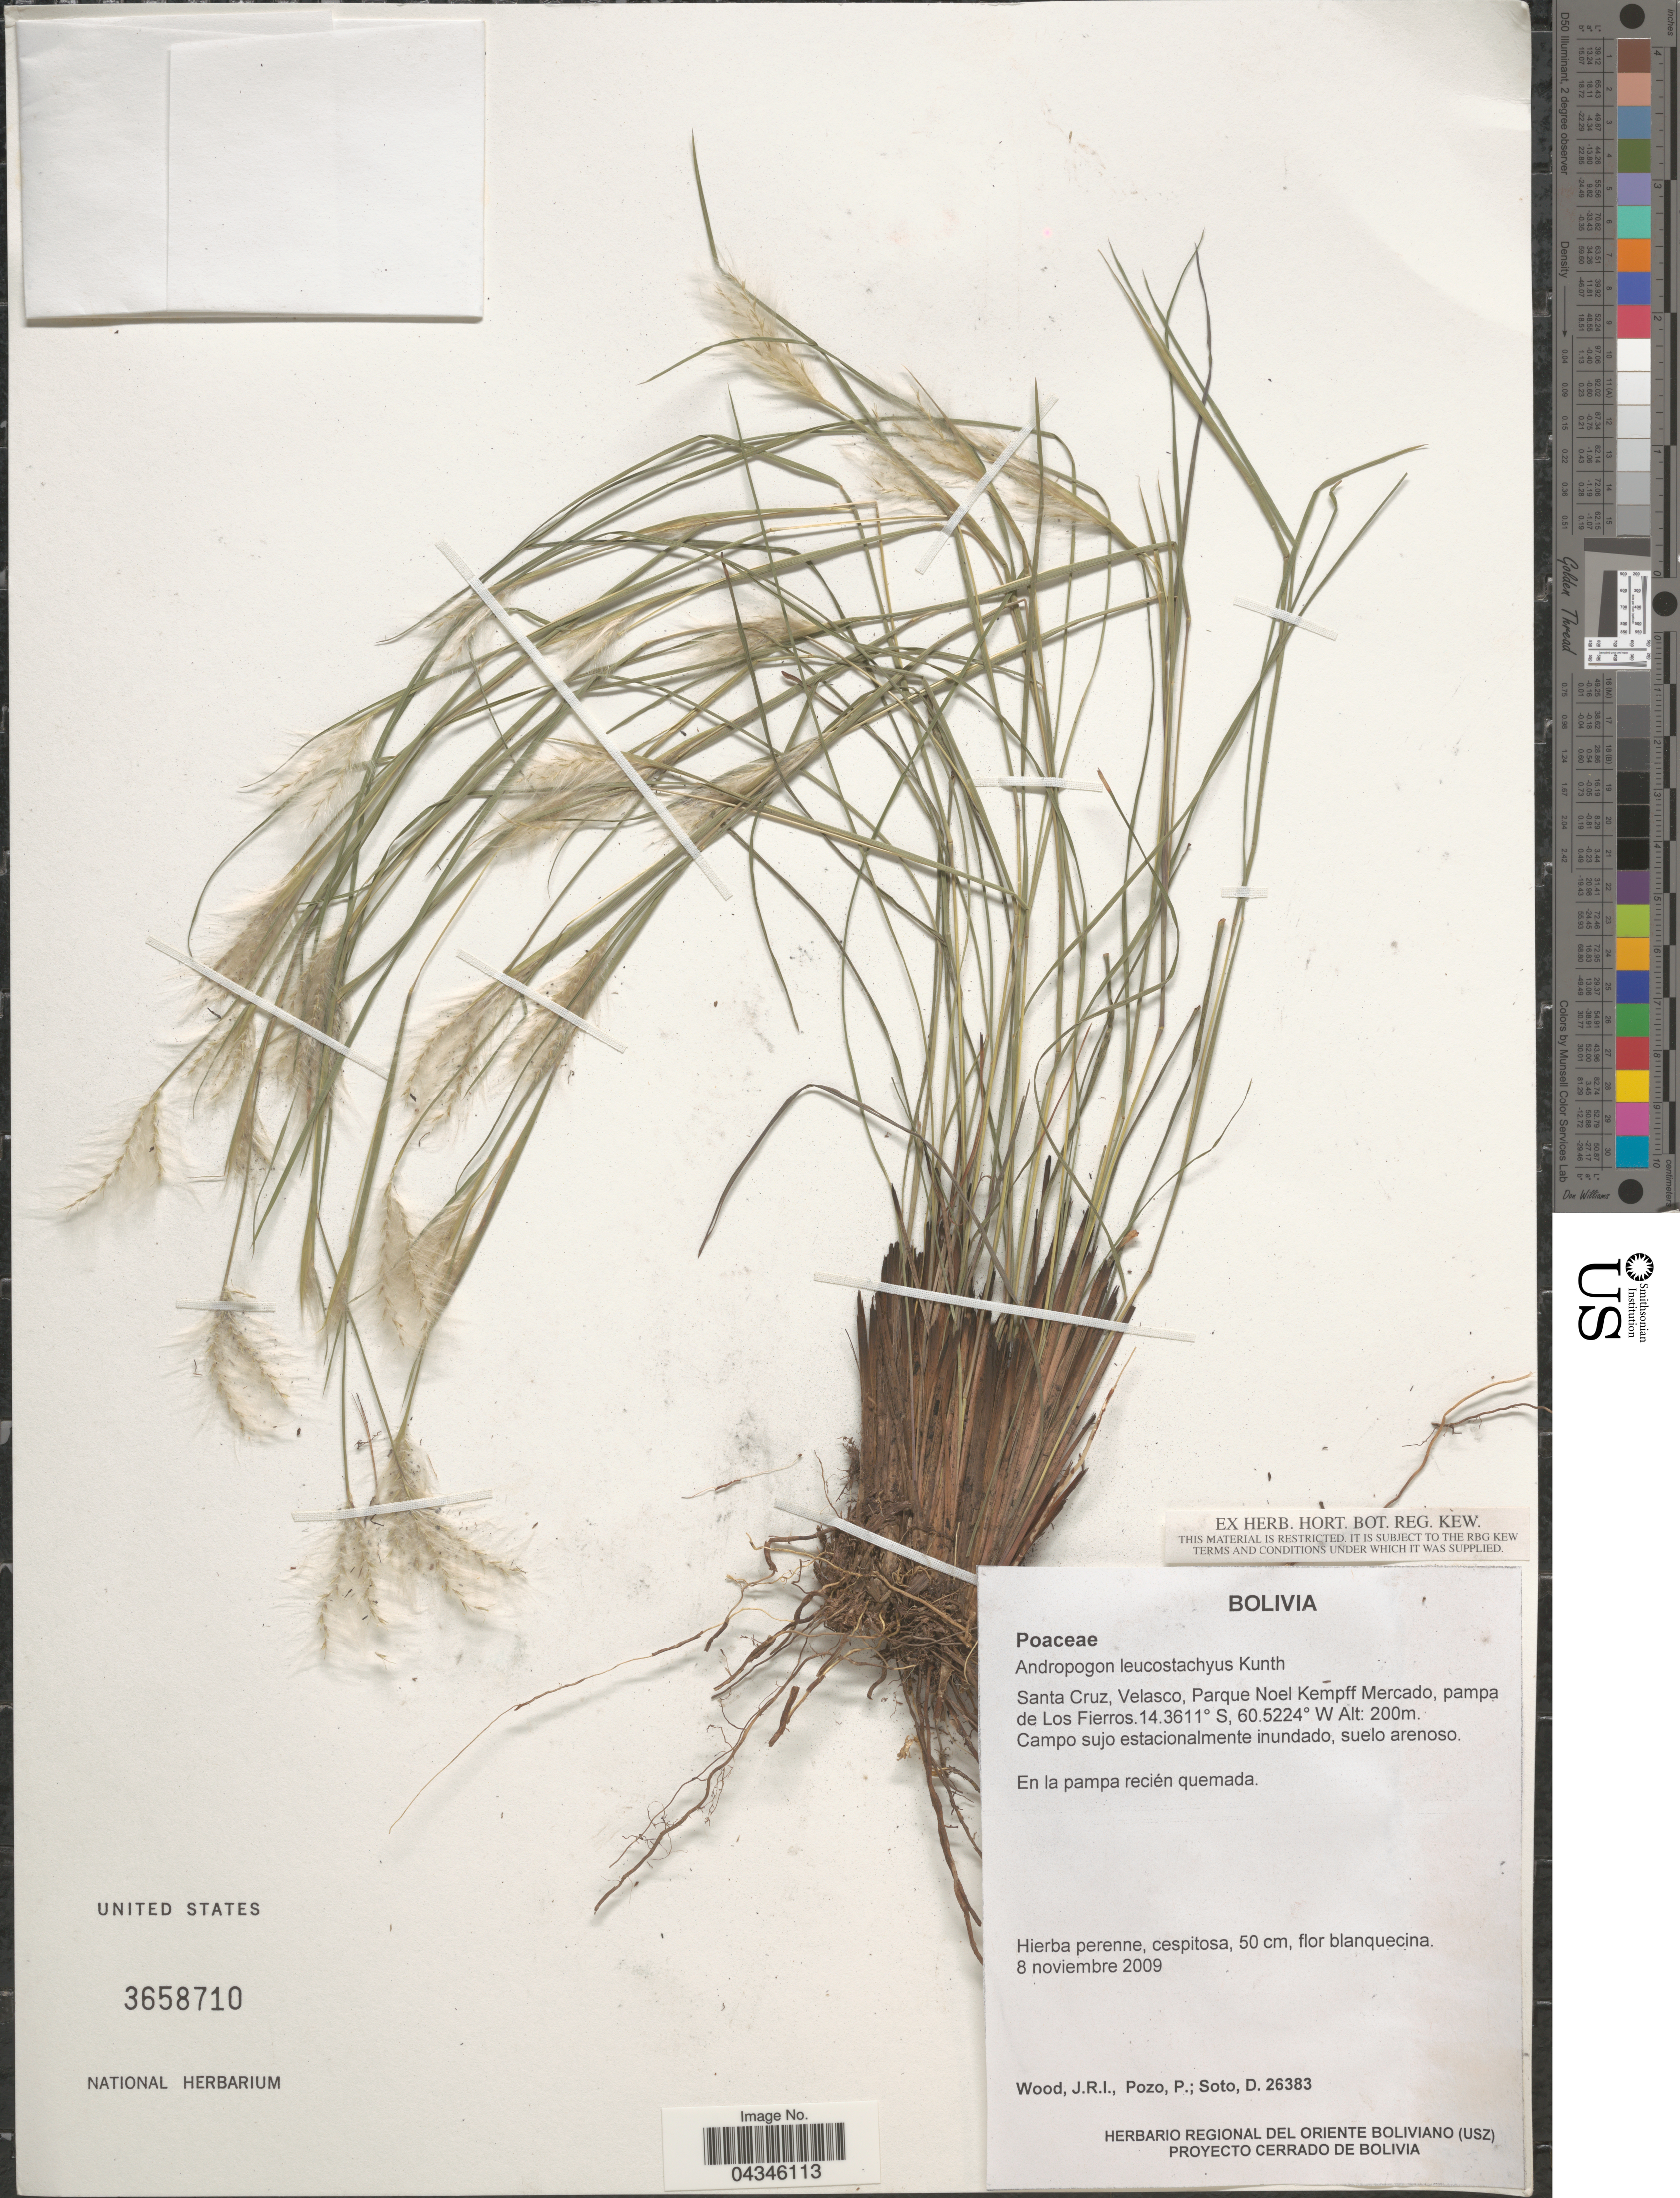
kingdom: Plantae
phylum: Tracheophyta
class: Liliopsida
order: Poales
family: Poaceae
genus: Andropogon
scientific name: Andropogon leucostachyus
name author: Kunth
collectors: J. R. I. Wood, P. Pozo & D. Soto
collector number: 26383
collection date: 2009-11-08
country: Bolivia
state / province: Santa Cruz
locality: Velasco, Parque Noel Kempff Mercado, pampa de Los Fierros.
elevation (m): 200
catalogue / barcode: US 3658710